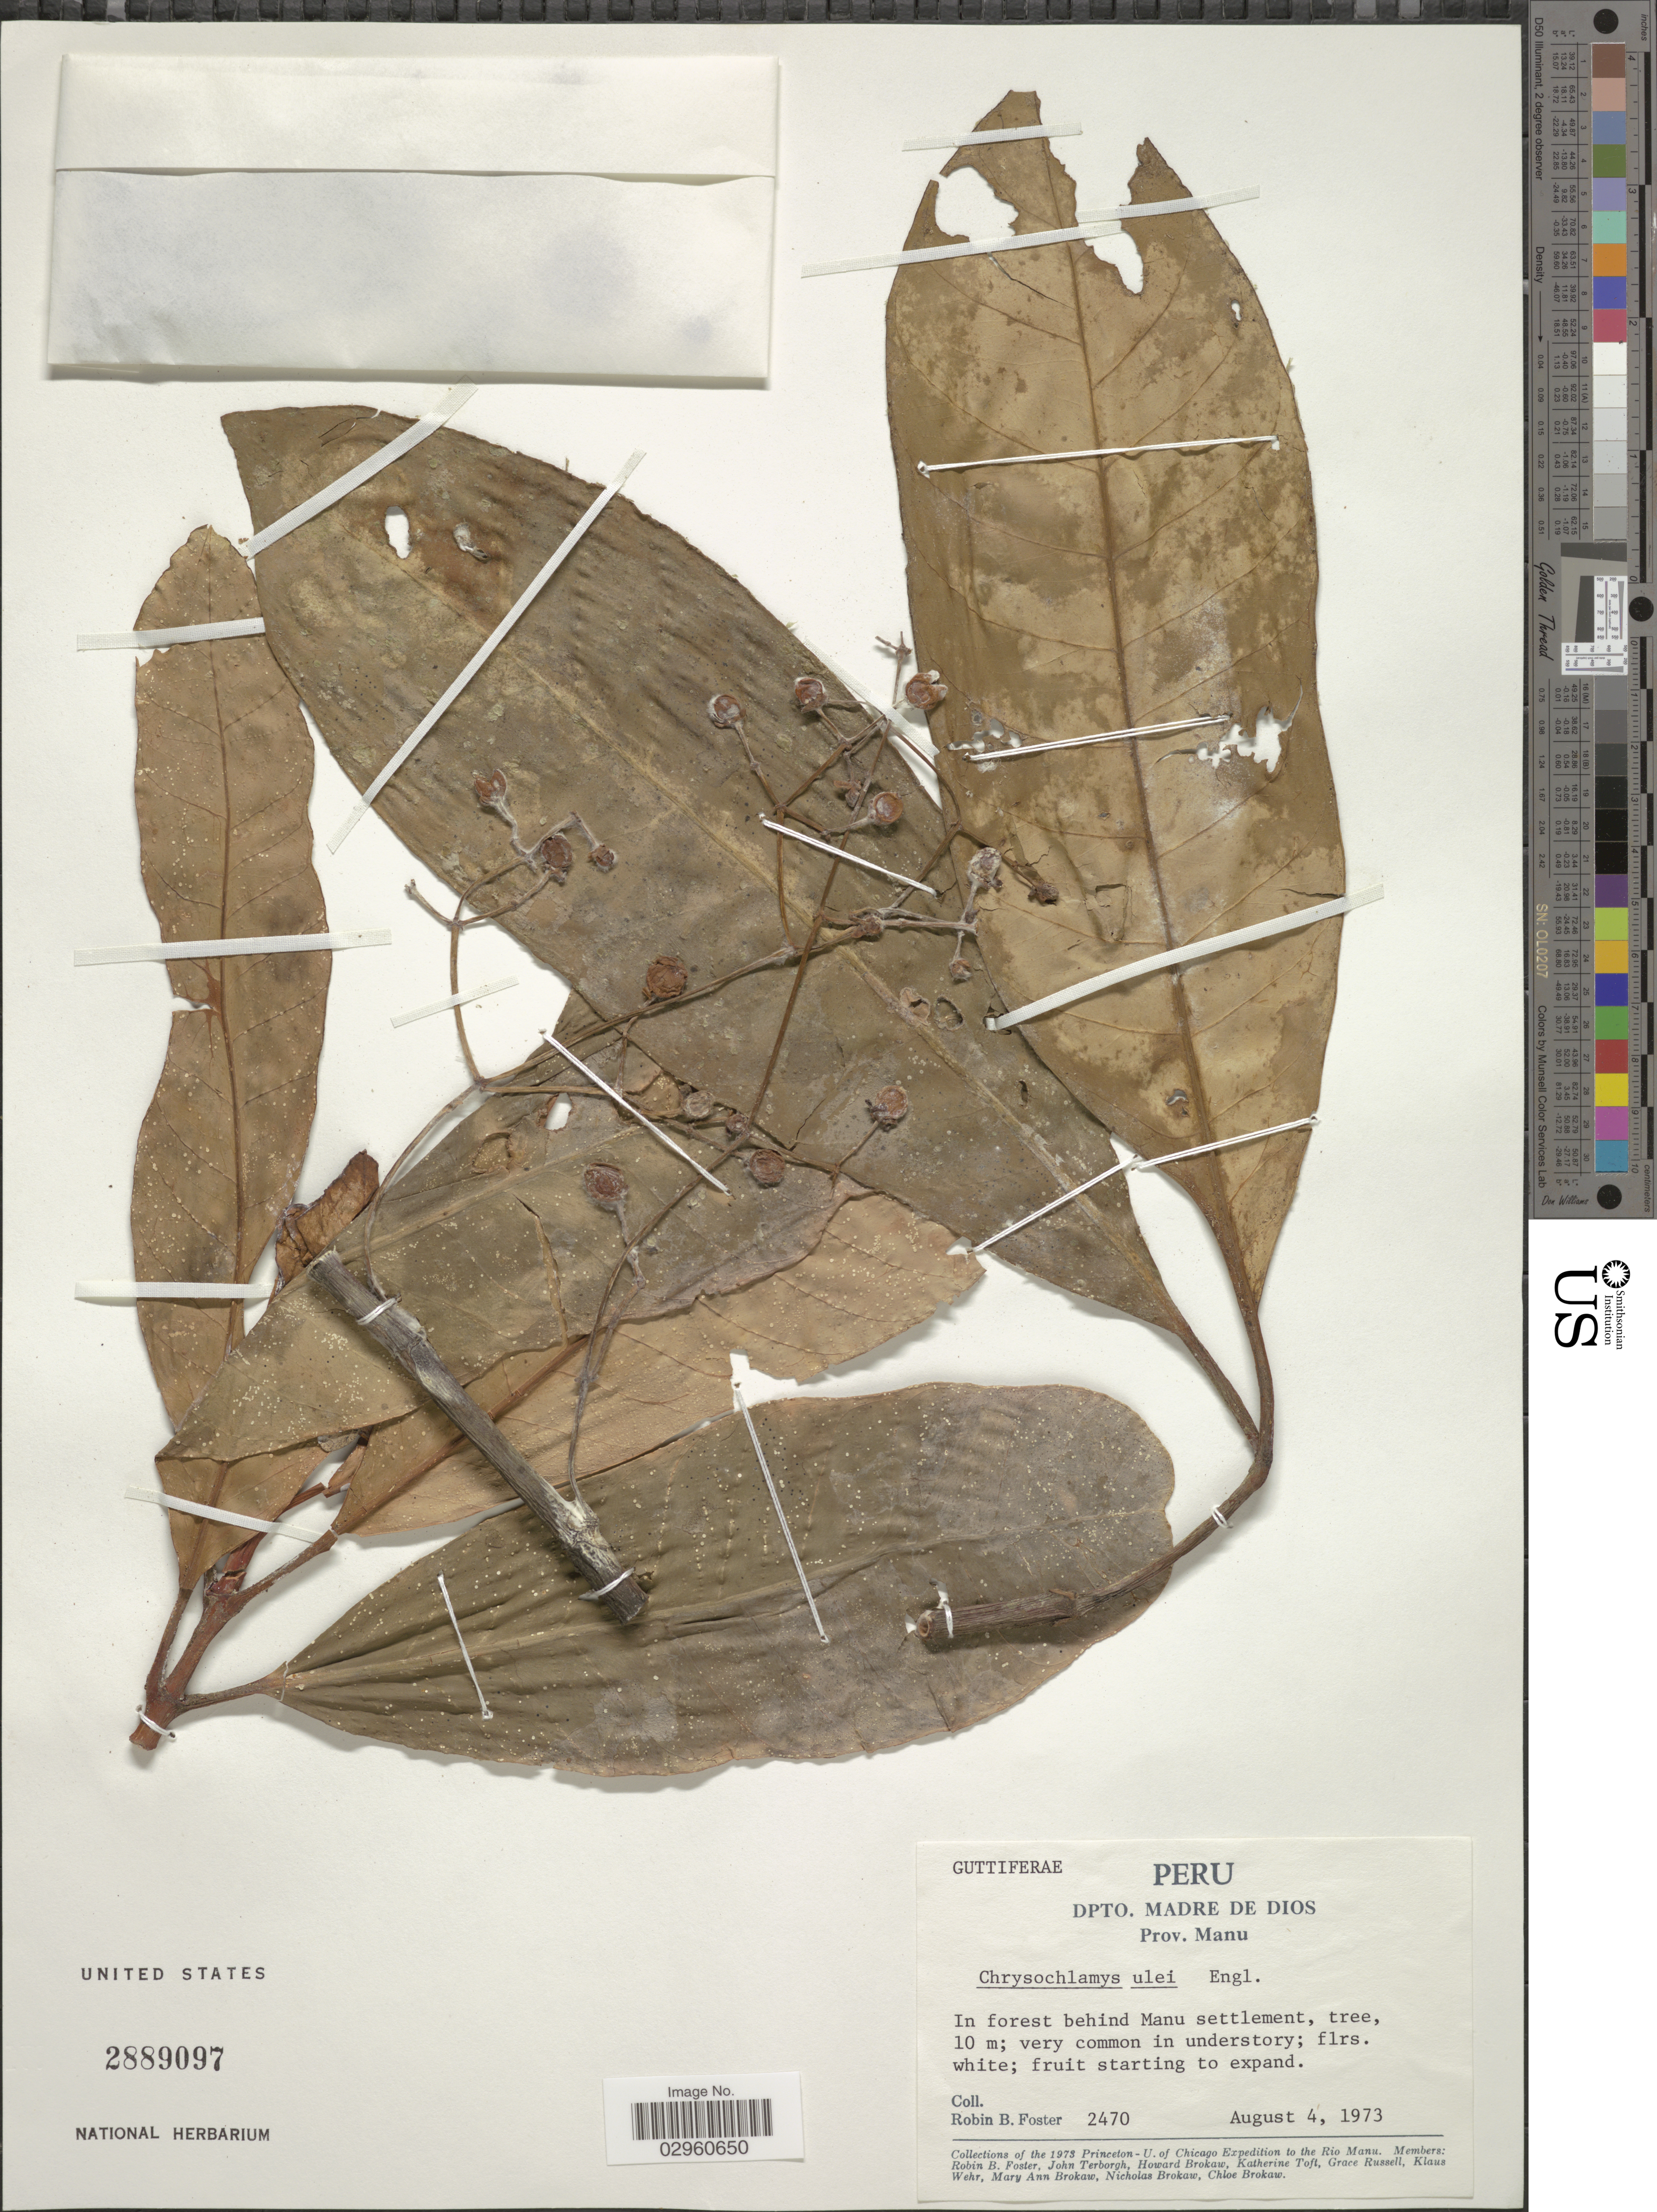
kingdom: Plantae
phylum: Tracheophyta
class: Magnoliopsida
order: Malpighiales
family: Clusiaceae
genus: Chrysochlamys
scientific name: Chrysochlamys ulei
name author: Engl.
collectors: R. B. Foster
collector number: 2470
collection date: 1973-08-04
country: Peru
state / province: Madre de Dios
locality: Dpto. Madre de Dios. Prov. Manu. In forest behind Manu settlement.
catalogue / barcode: US 2889097